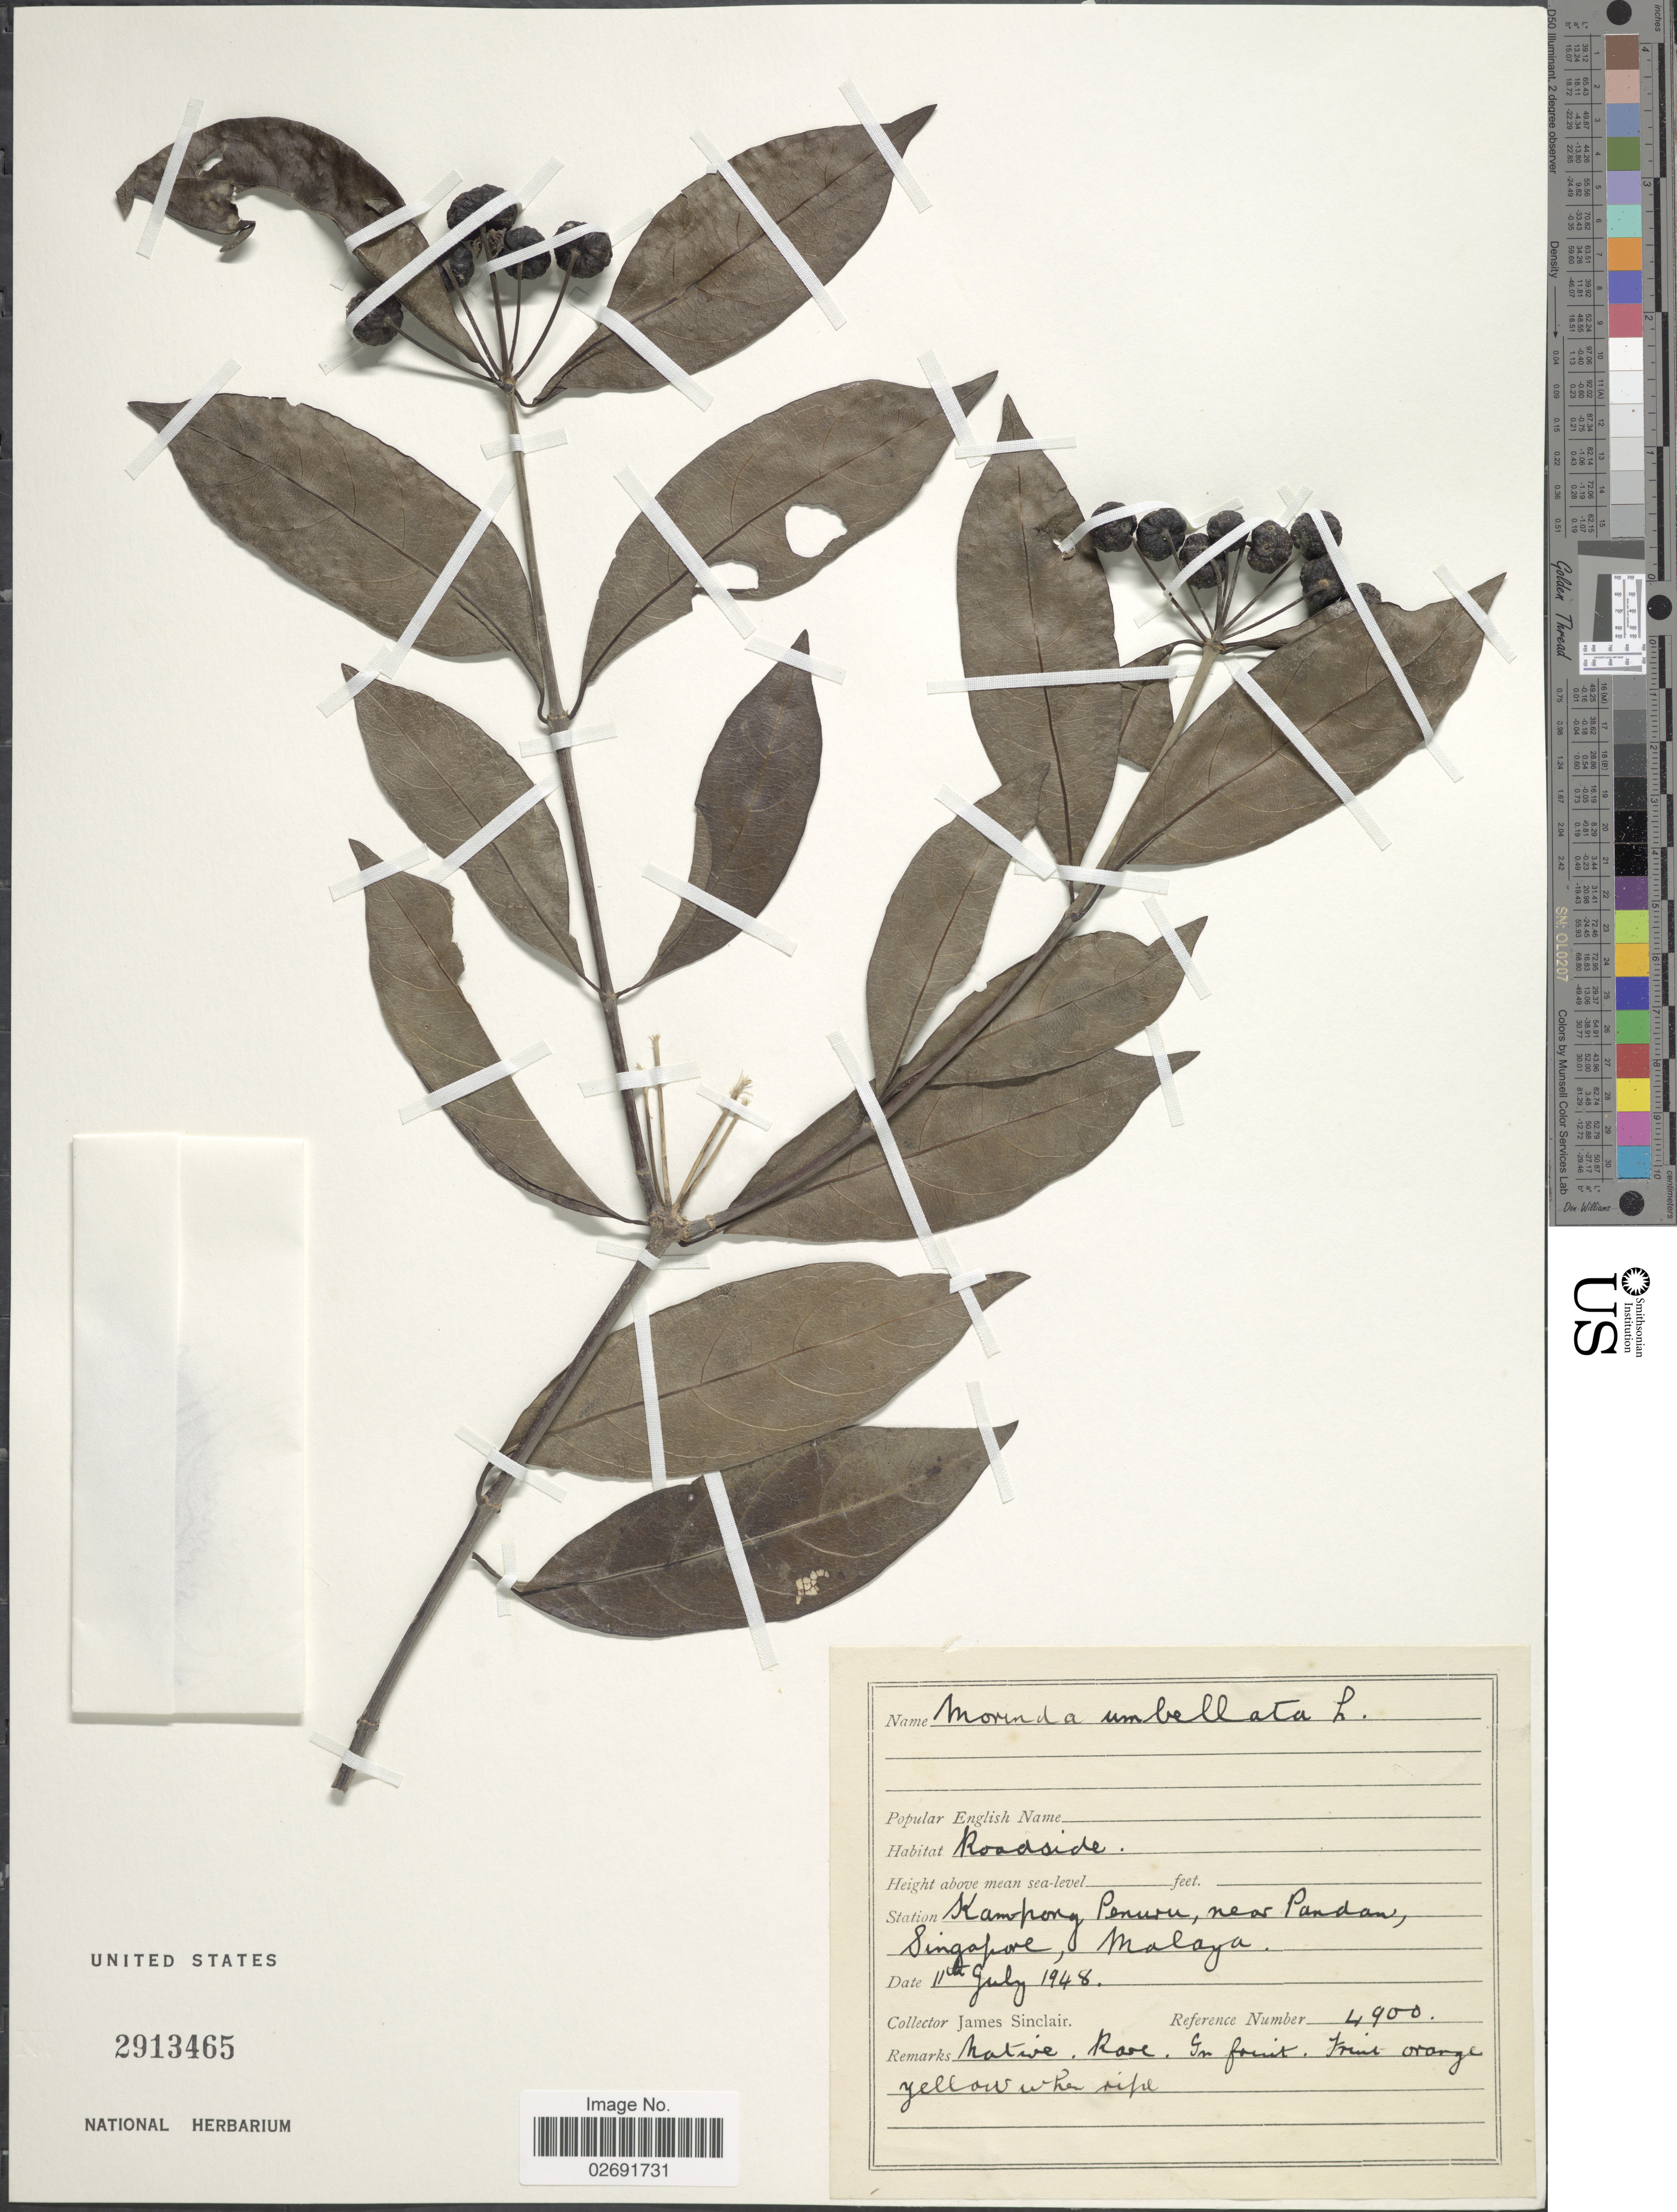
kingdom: Plantae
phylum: Tracheophyta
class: Magnoliopsida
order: Gentianales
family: Rubiaceae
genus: Gynochthodes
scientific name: Gynochthodes umbellata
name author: (L.) Razafim. & B. Bremer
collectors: J. Sinclair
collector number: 4900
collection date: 1948-07-11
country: Singapore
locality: Kampon Penuru, near Pandan, Malaya.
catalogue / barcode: US 2913465